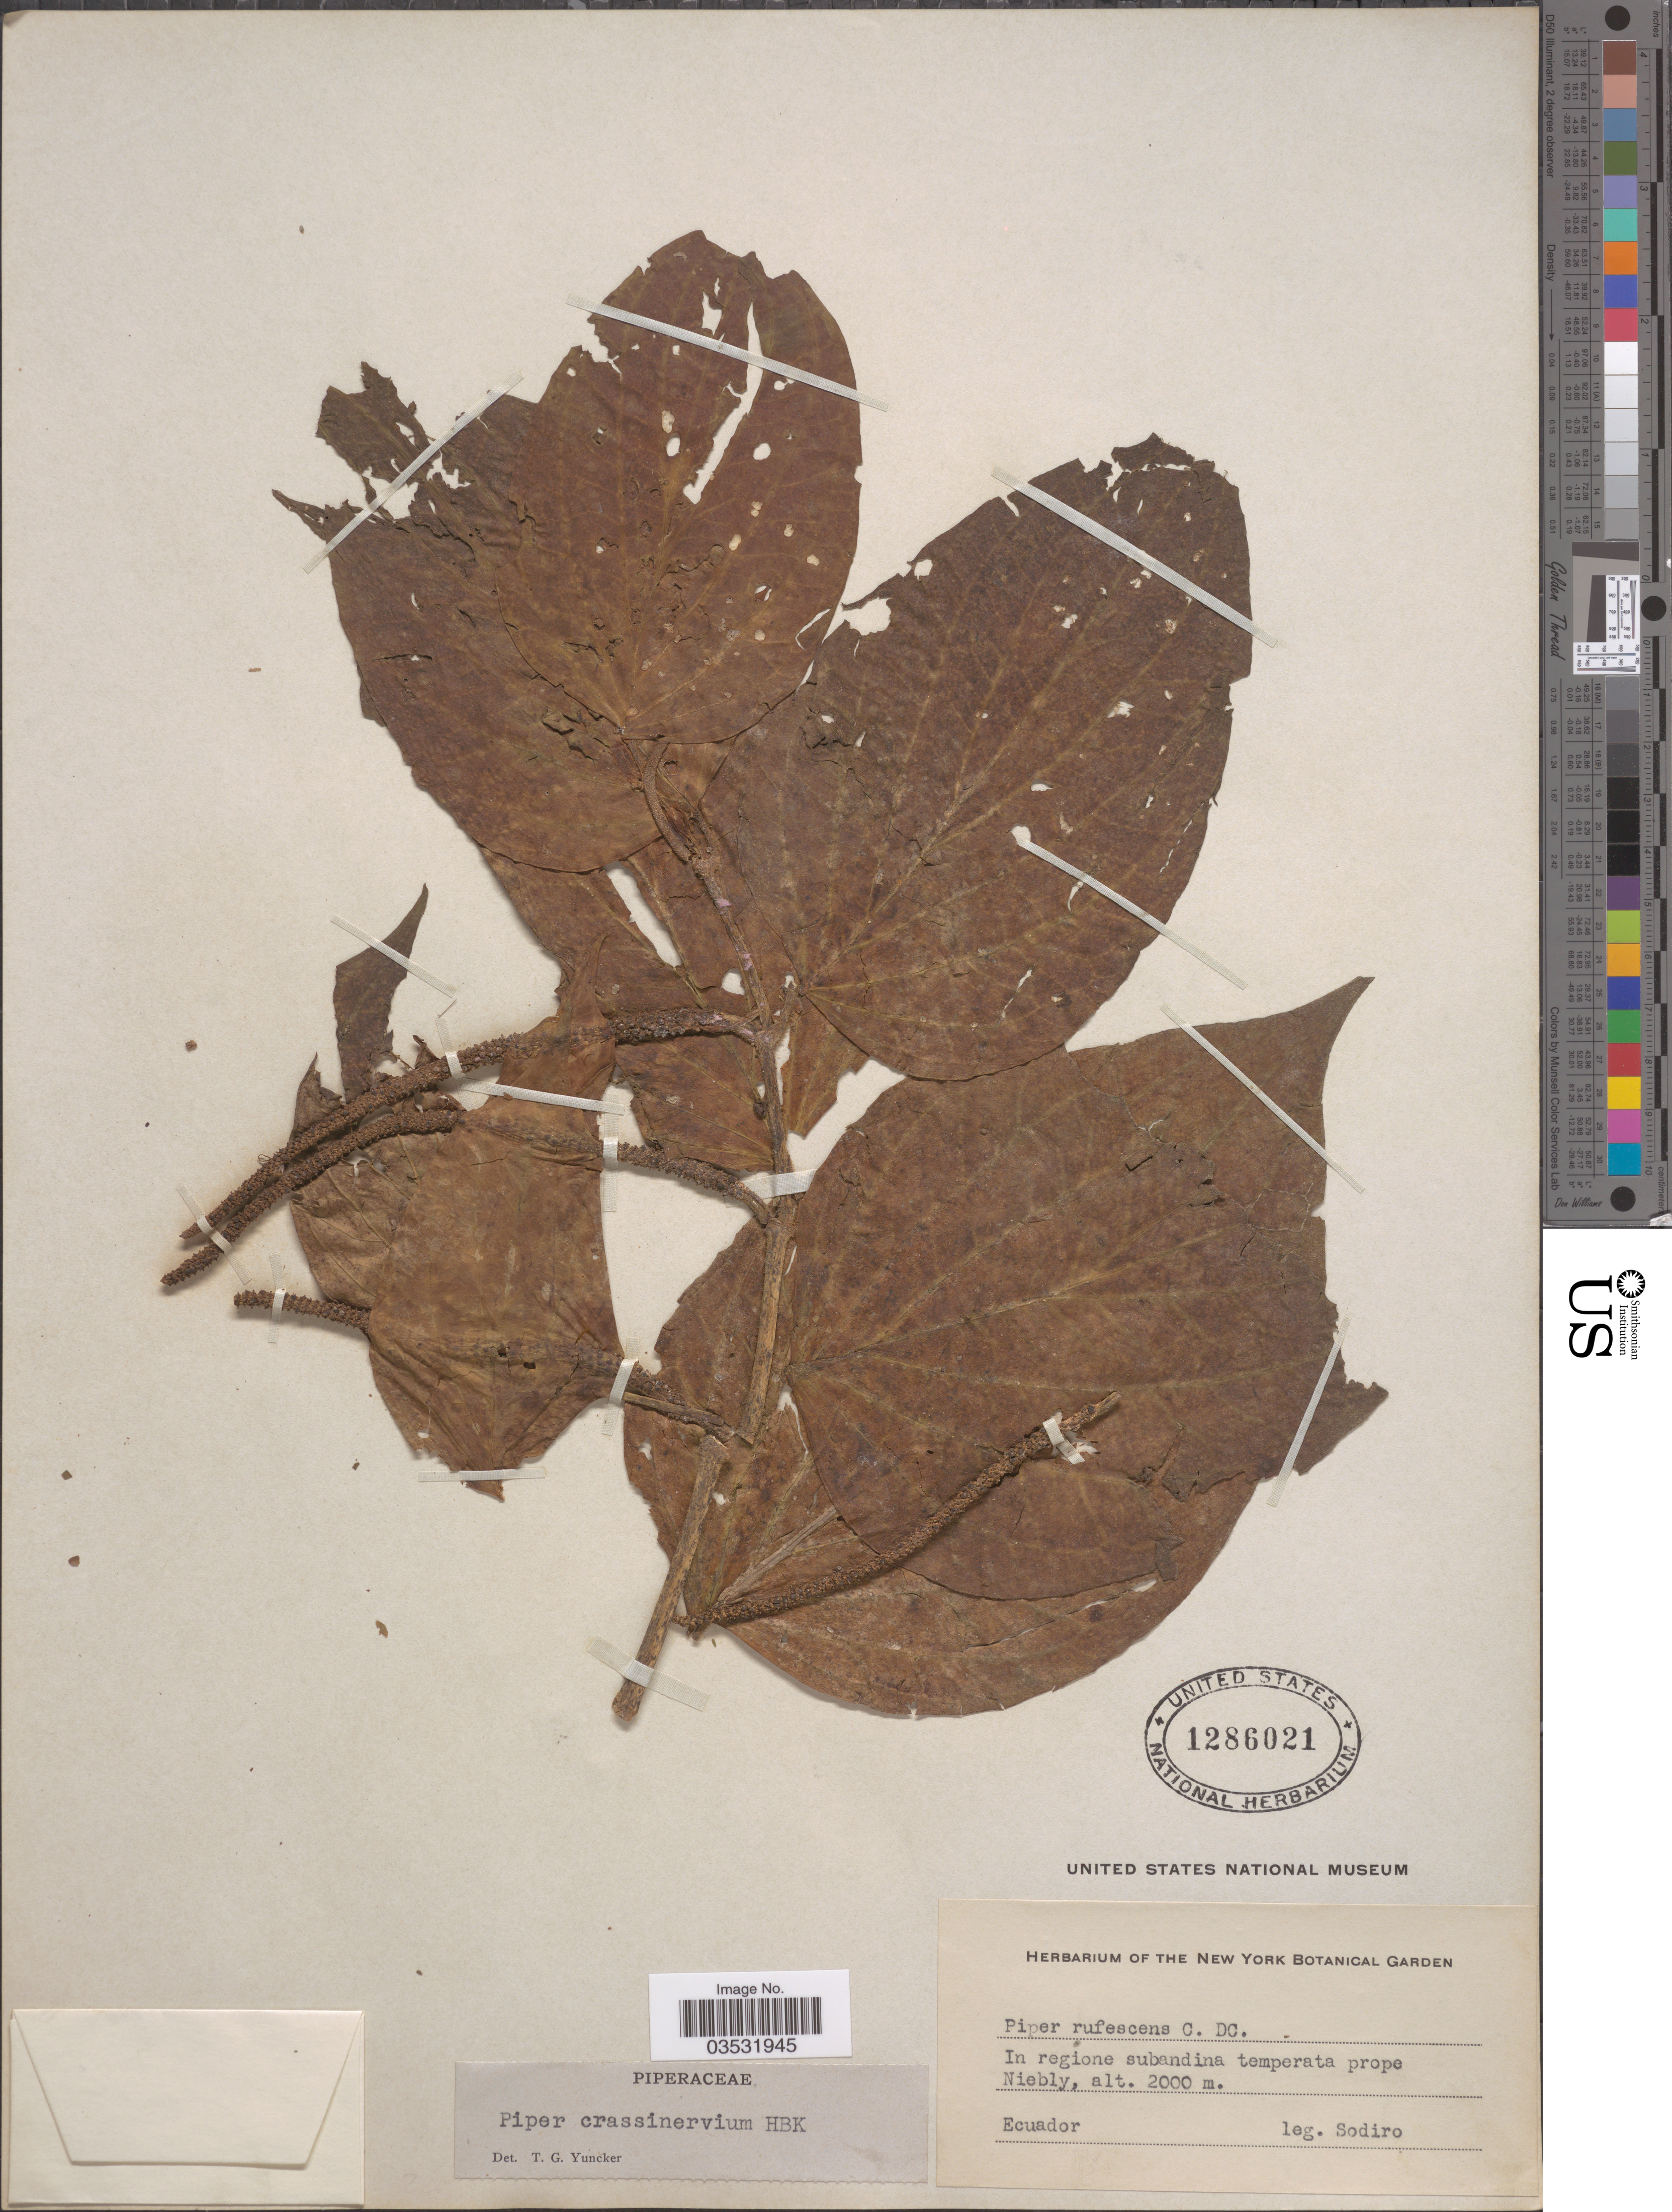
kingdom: Plantae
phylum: Tracheophyta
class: Magnoliopsida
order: Piperales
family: Piperaceae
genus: Piper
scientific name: Piper crassinervium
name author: Kunth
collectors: Sodiro, --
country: Ecuador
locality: In regione subandina temperata prope Niebly.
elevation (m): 2000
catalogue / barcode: US 1286021